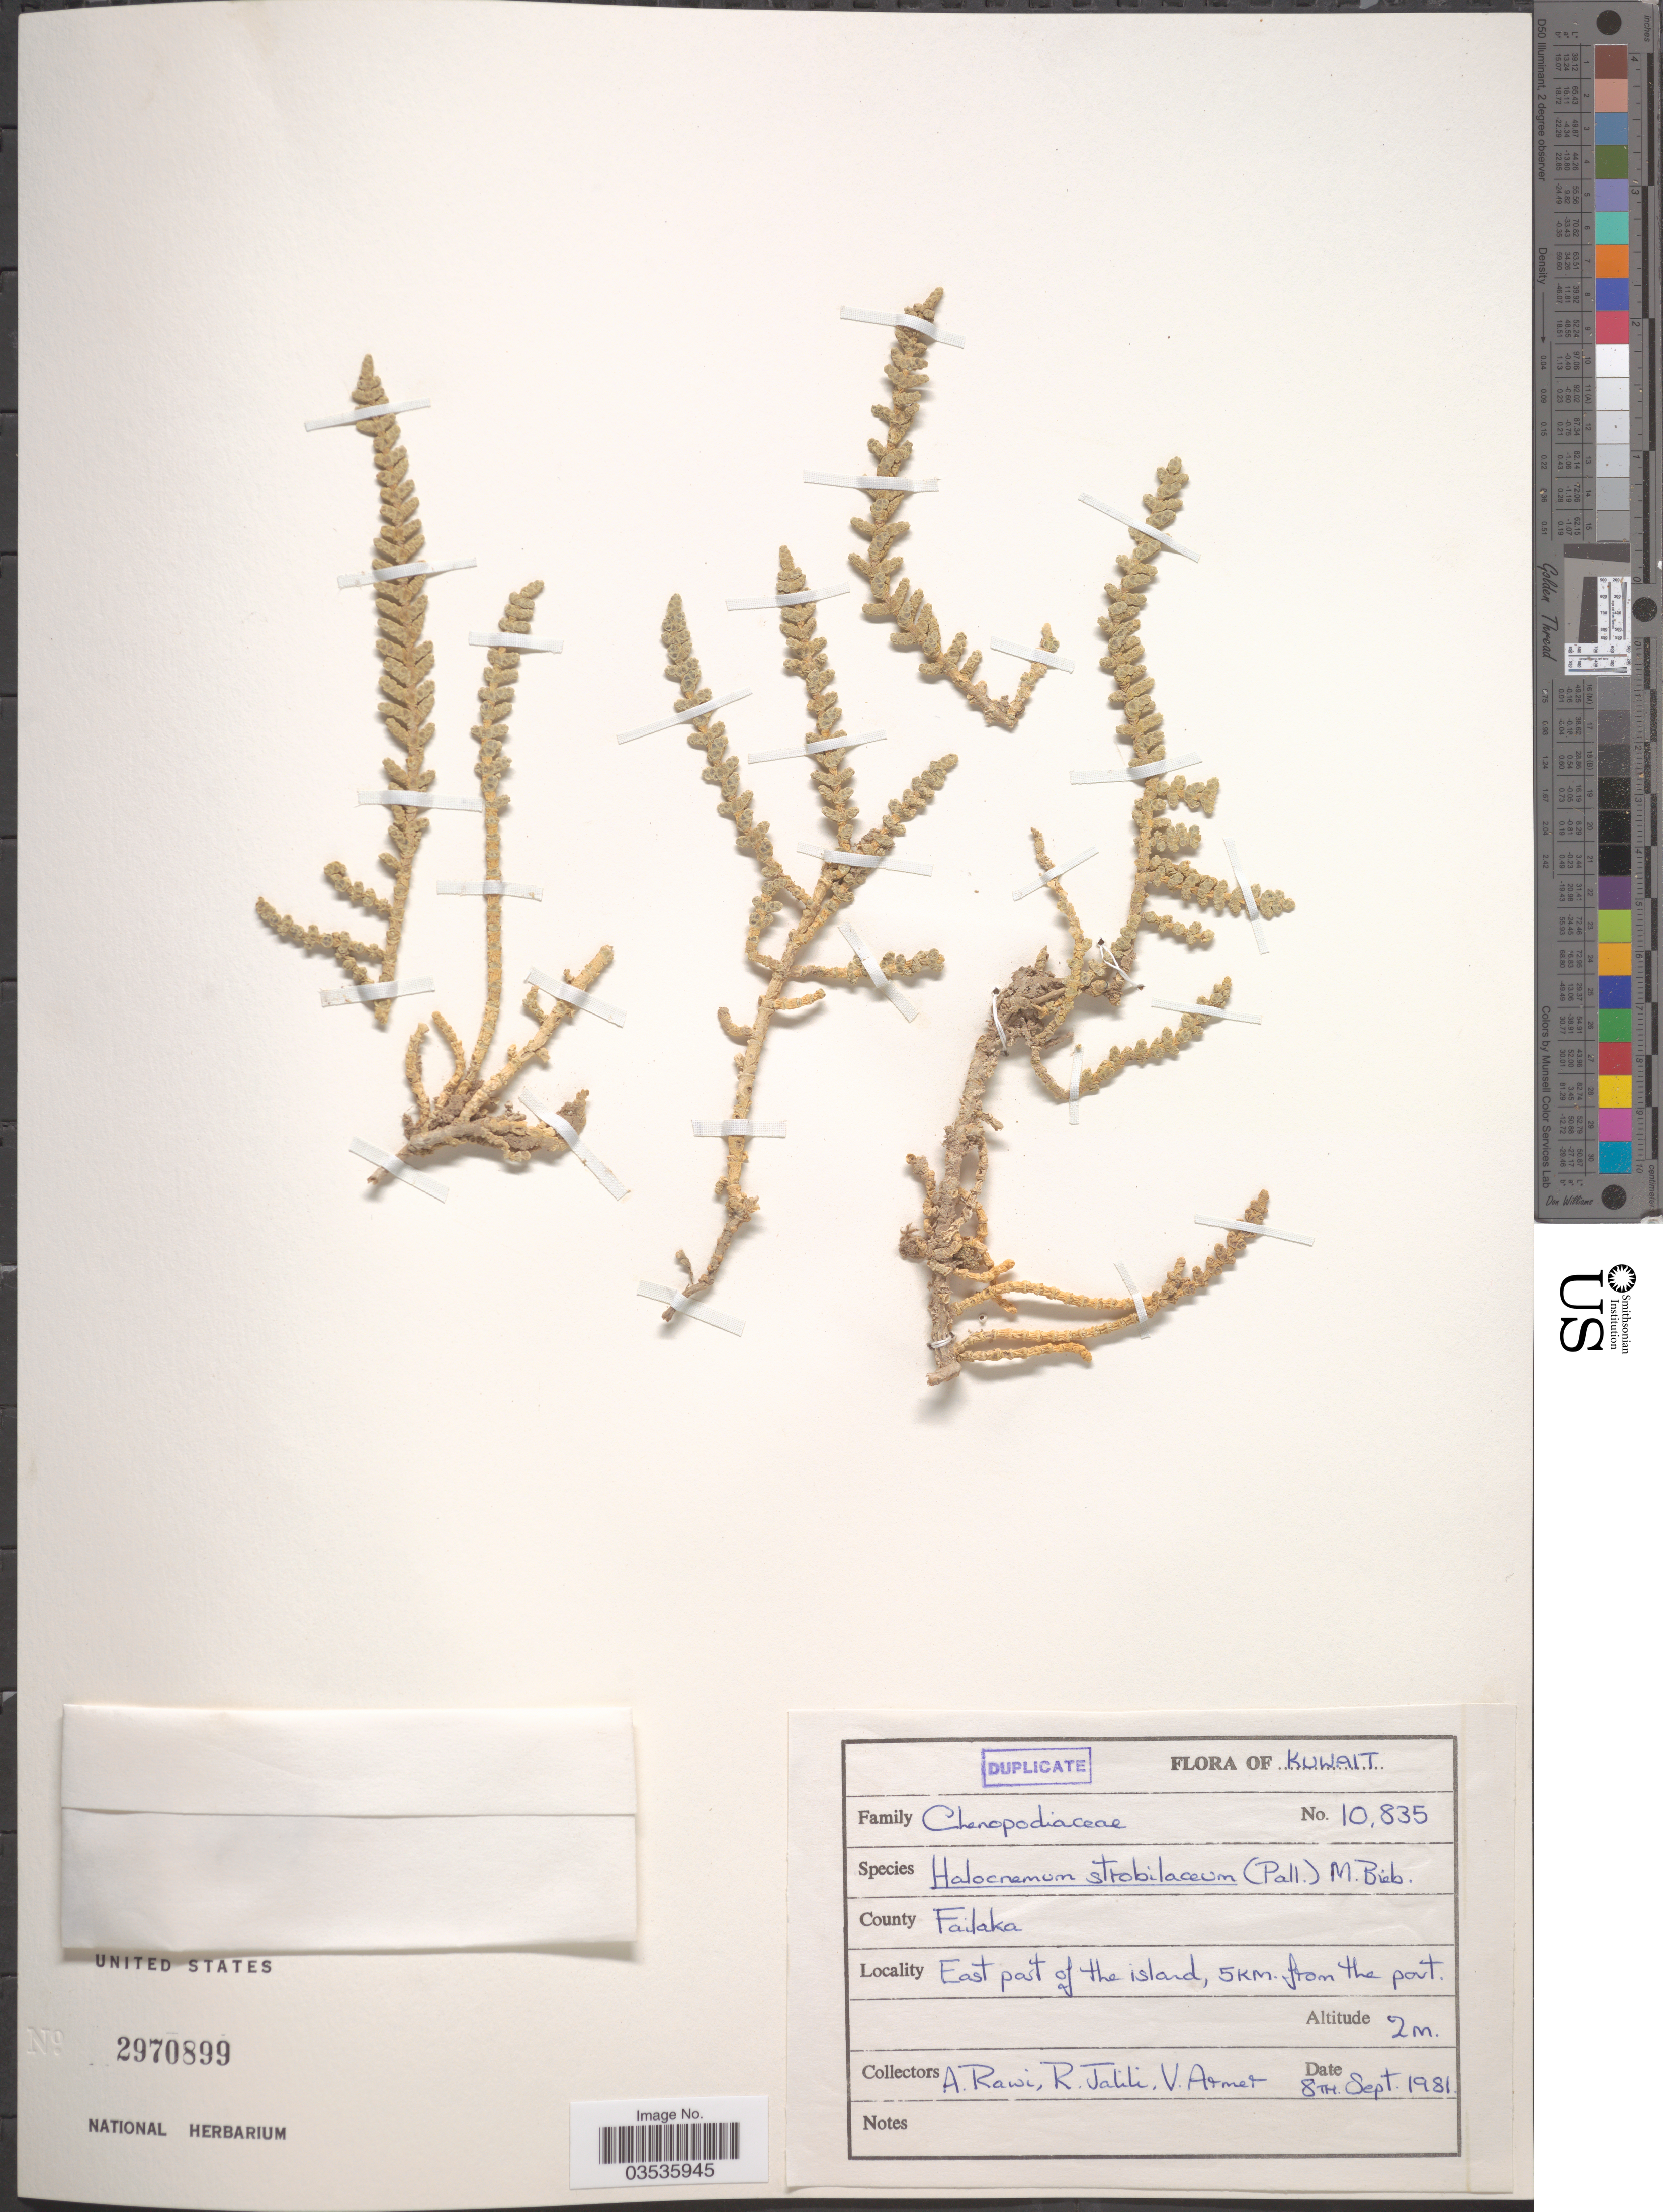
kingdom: Plantae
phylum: Tracheophyta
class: Magnoliopsida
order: Caryophyllales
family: Amaranthaceae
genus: Halocnemum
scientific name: Halocnemum strobilaceum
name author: (Pall.) M. Bieb.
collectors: A. Rawi, R. Jalili & V. Armet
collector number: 10835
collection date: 1981-09-08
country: Kuwait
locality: County Failaka. East part of the island, 5 Km. from the port.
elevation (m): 2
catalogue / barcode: US 2970899